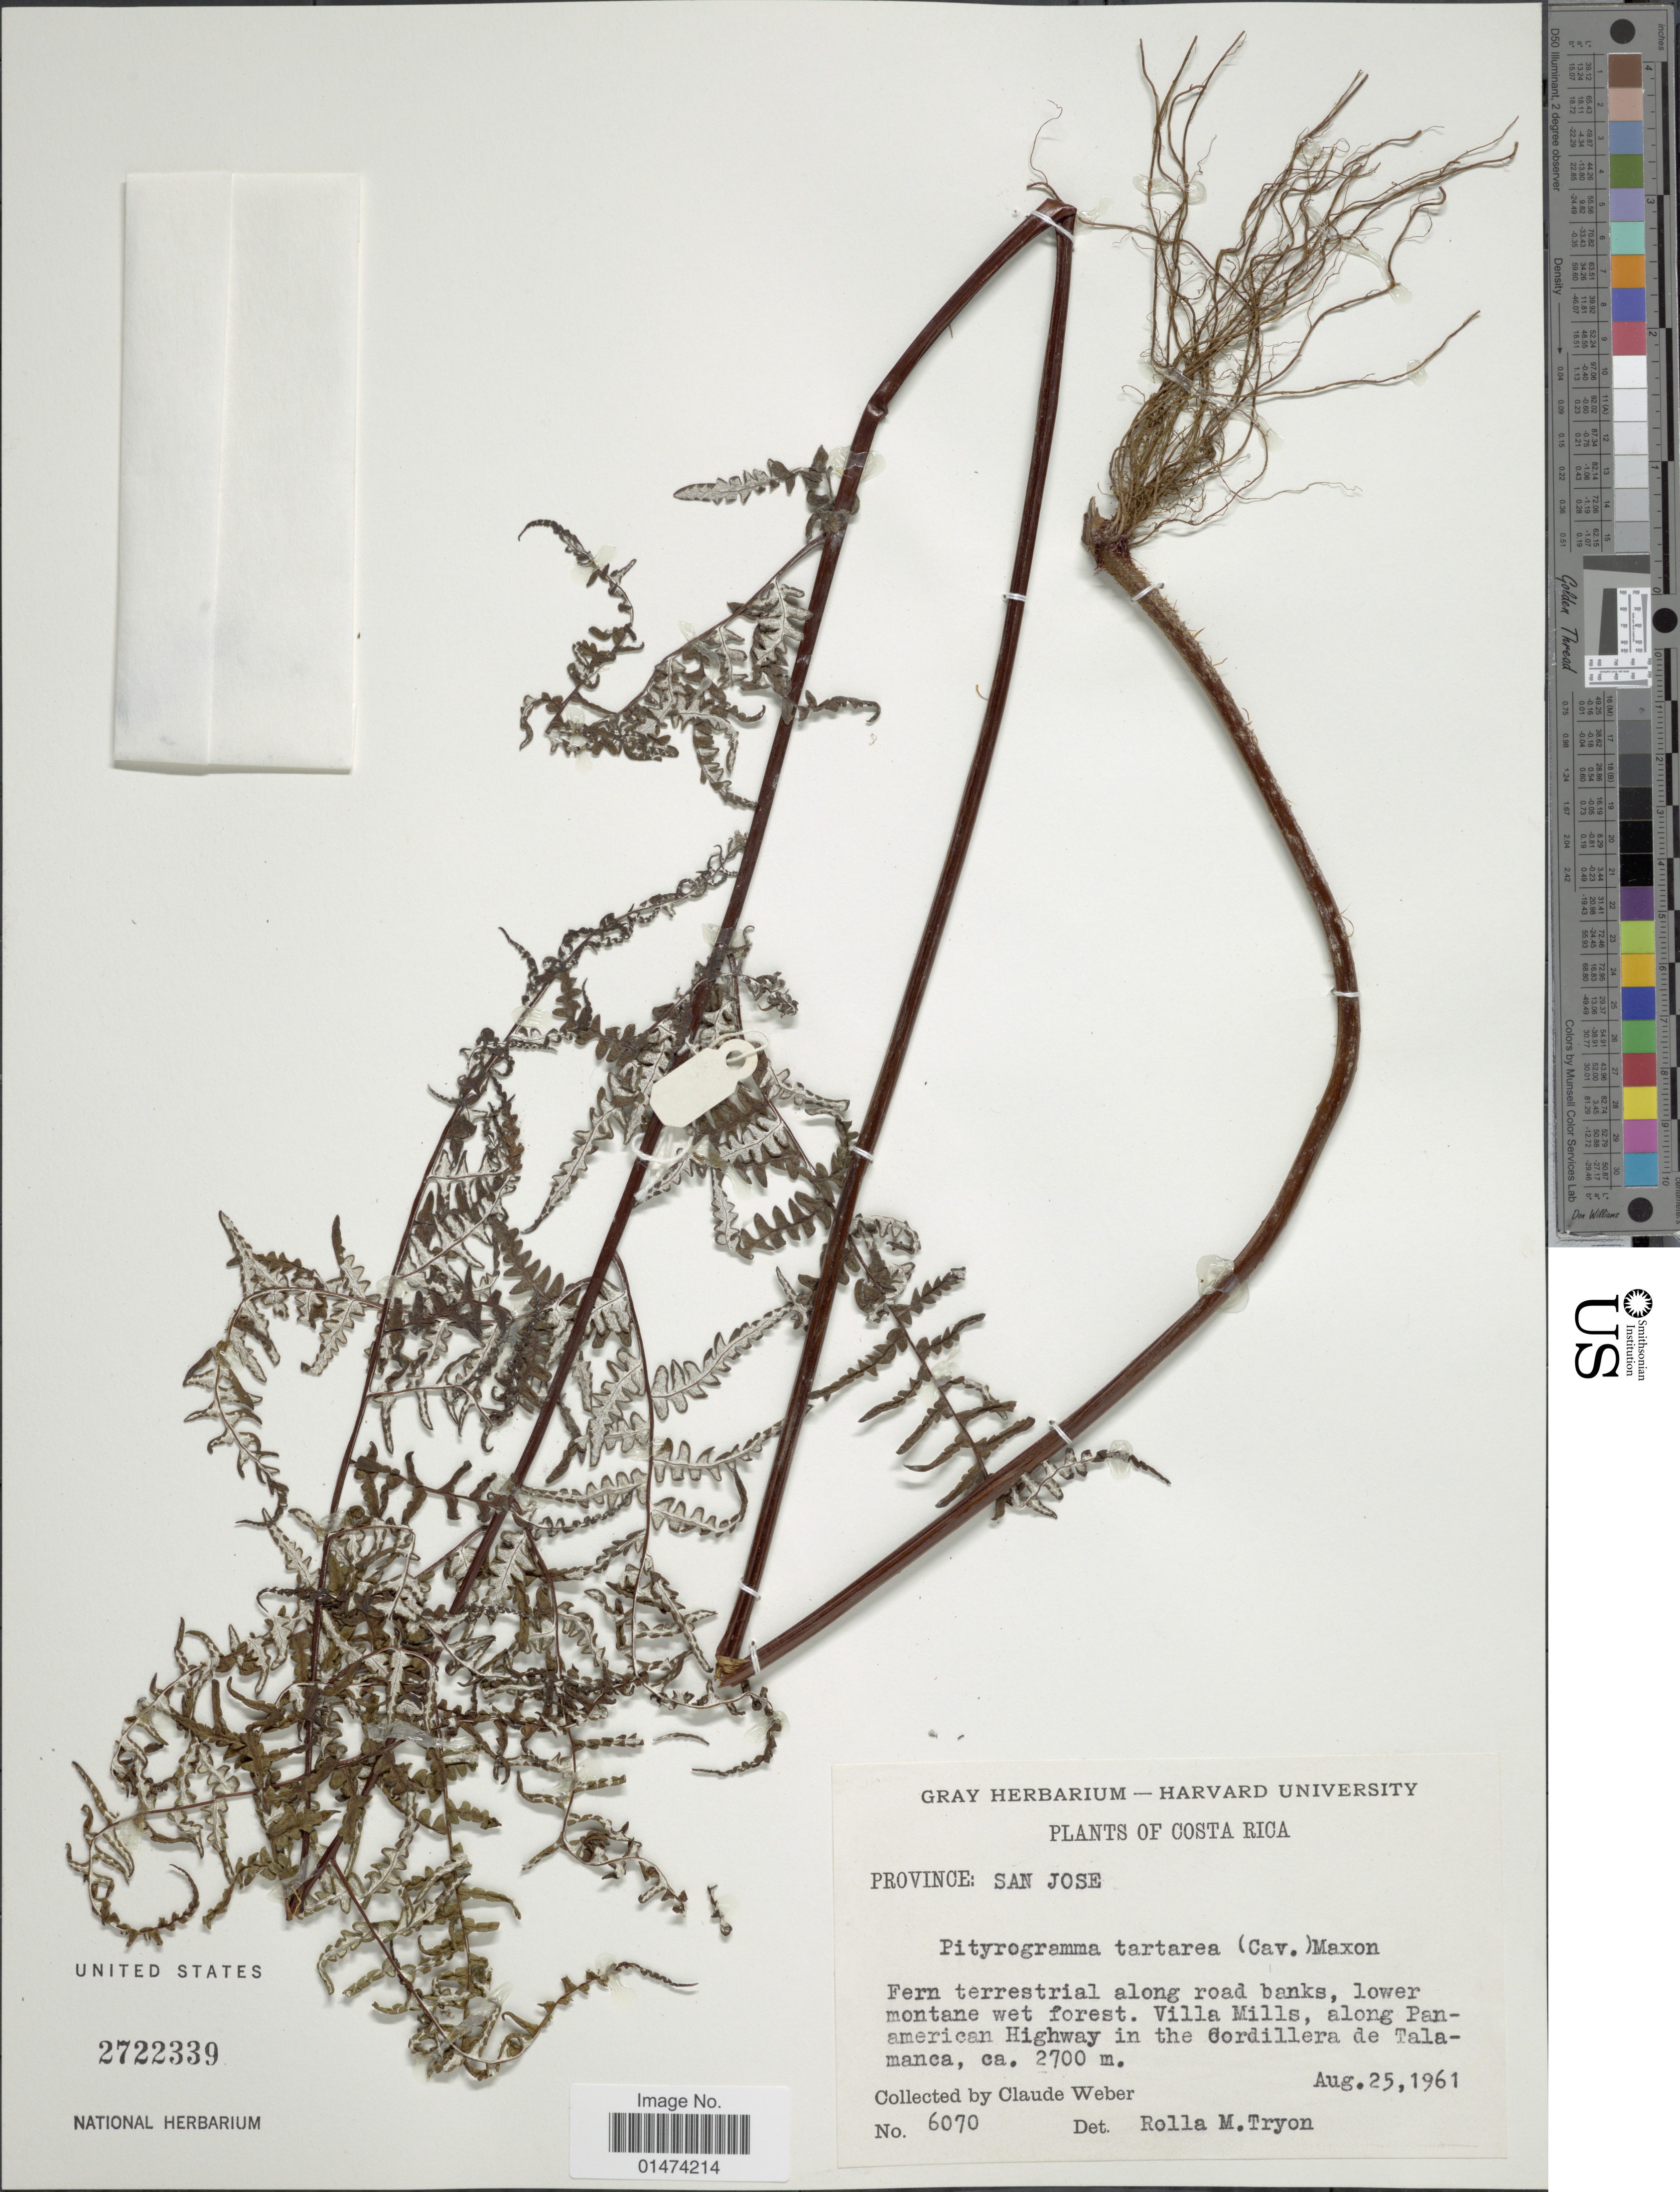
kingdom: Plantae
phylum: Tracheophyta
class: Polypodiopsida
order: Polypodiales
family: Pteridaceae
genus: Pityrogramma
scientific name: Pityrogramma tartarea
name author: (Cav.) Maxon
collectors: C. I. Weber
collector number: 6070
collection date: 1961-08-25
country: Costa Rica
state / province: San José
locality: Villa Mills, along Pan-american highway in the Gordillera de Talamanca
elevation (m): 2700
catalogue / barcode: US 2722339